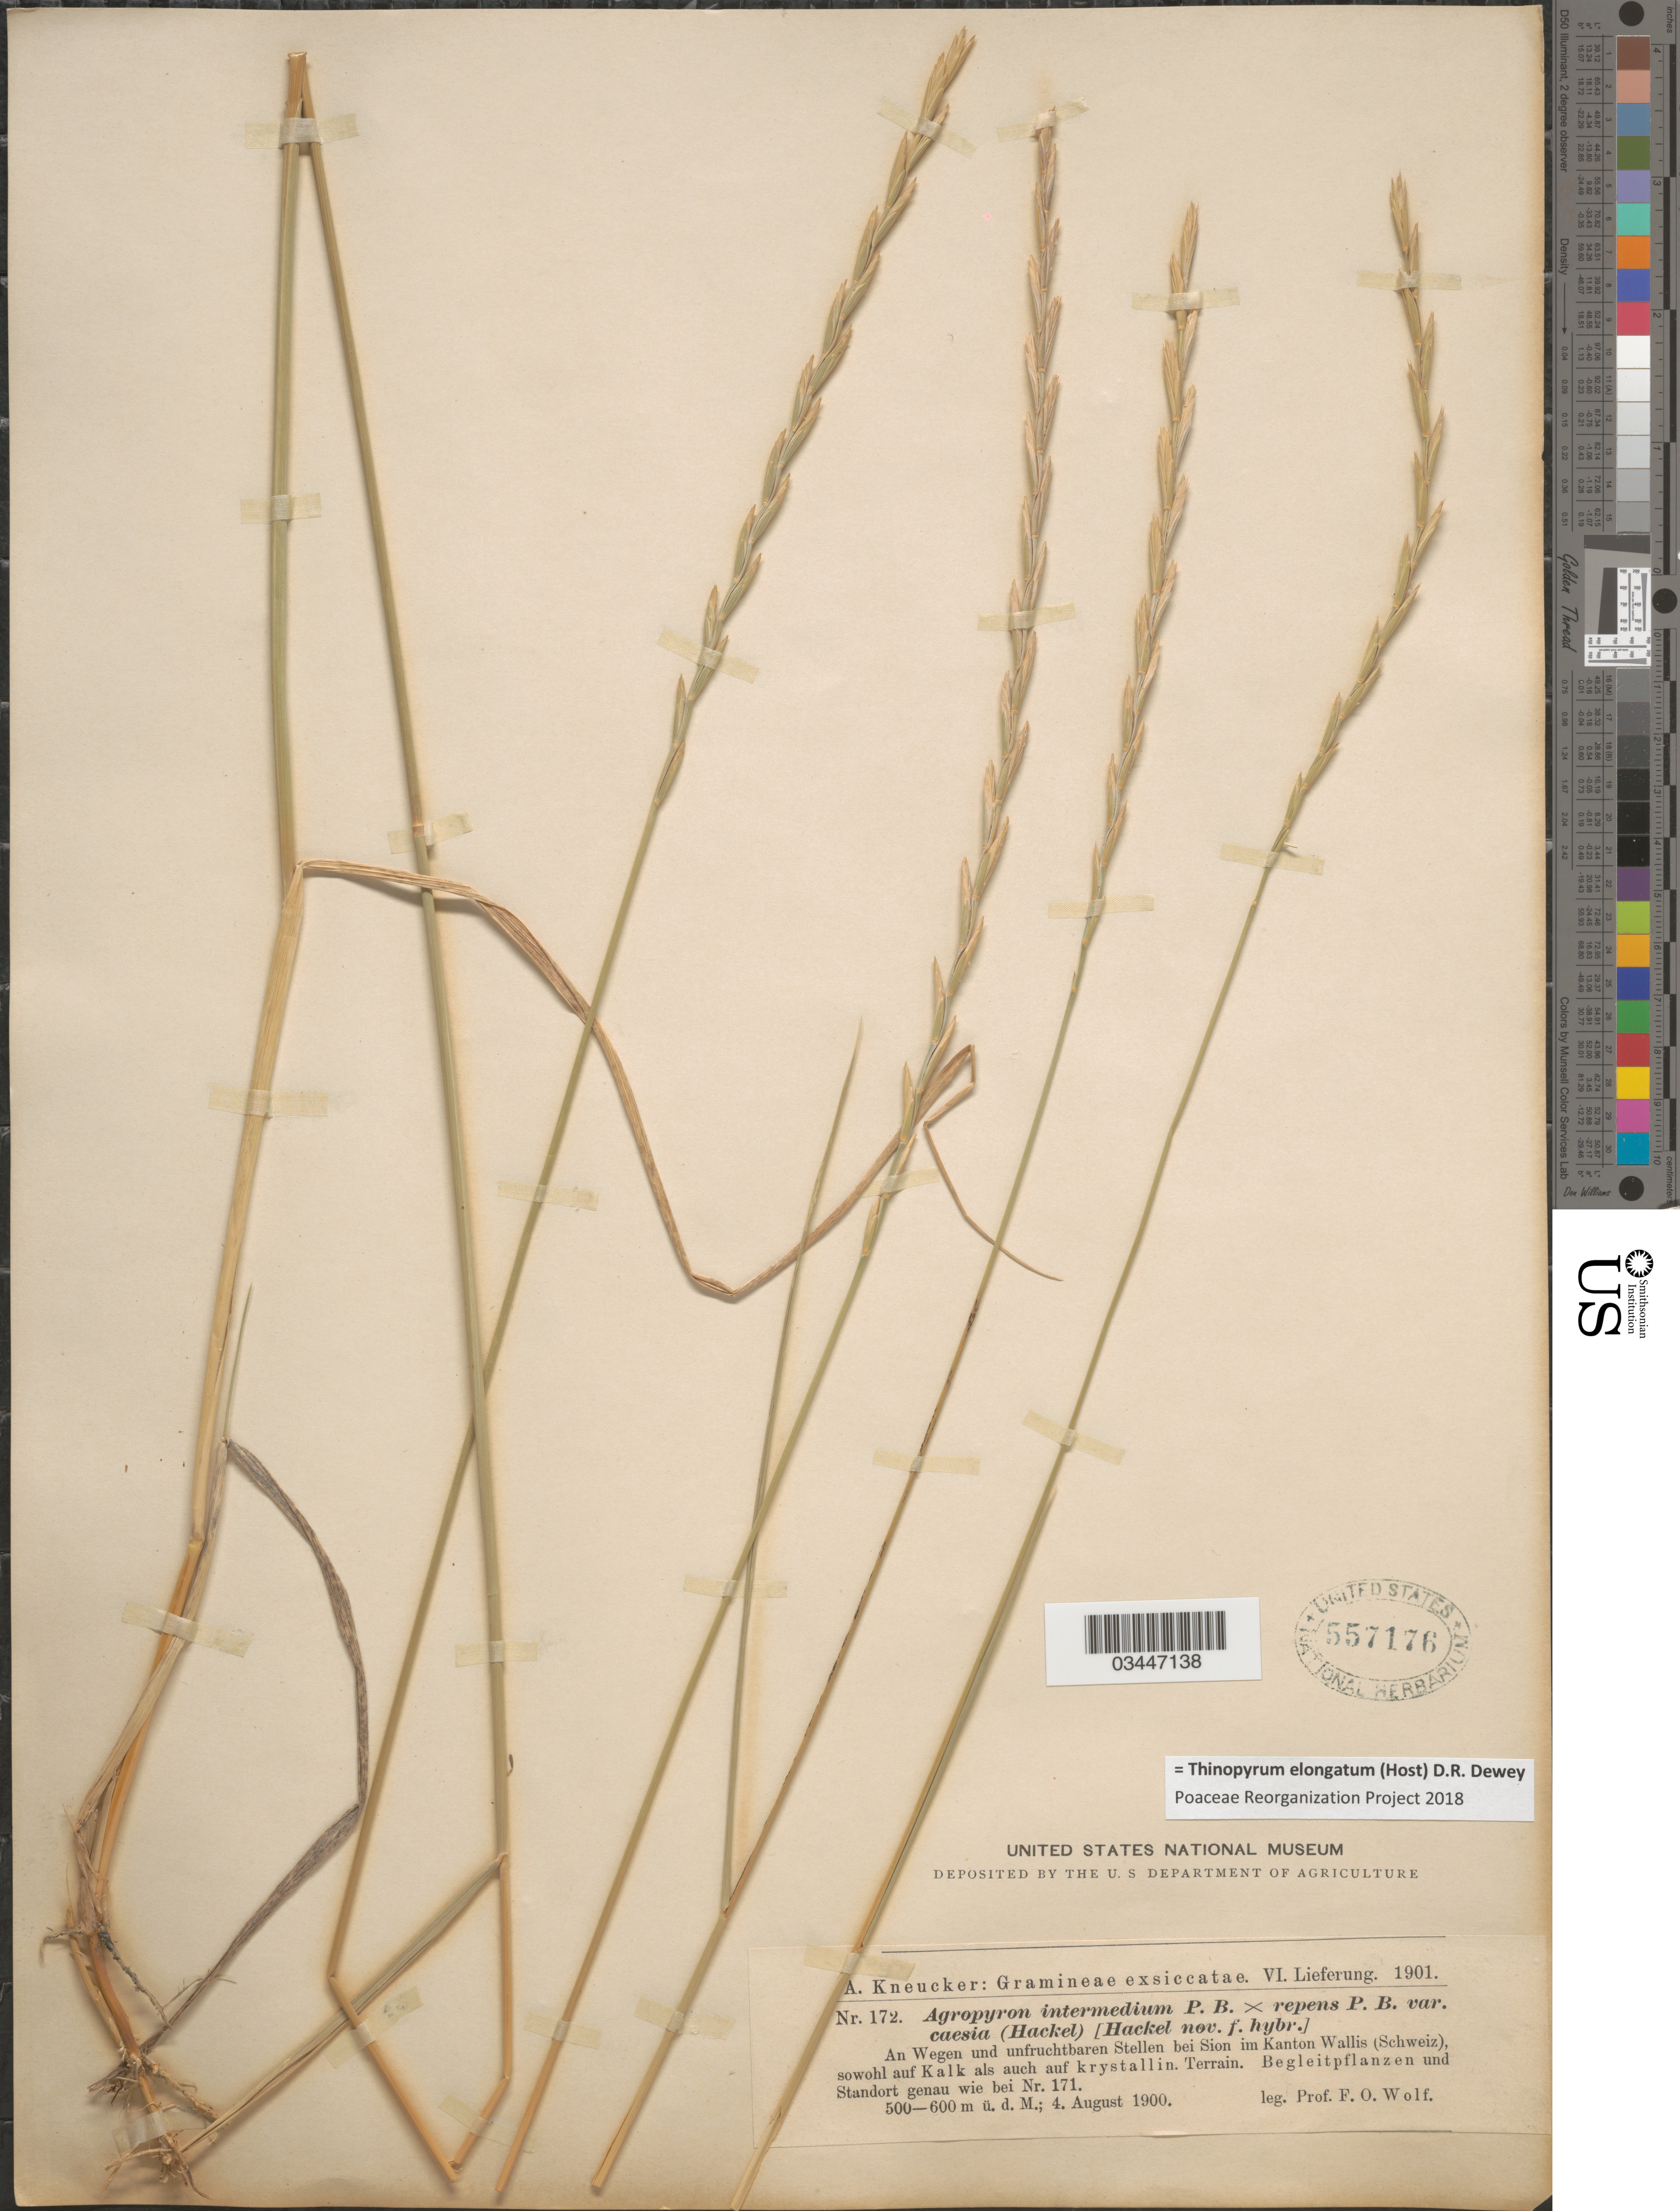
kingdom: Plantae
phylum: Tracheophyta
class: Liliopsida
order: Poales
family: Poaceae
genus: Thinopyrum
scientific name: Thinopyrum elongatum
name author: (Host) Barkworth & Dewey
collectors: F. Wolf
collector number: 172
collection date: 1900-08-04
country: Switzerland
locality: An Wegen und unfruchtbaren Stellen bei Sion im Kanton Wallis (Schweiz), sowohl auf Kalk als auch auf krystallin. Terrain.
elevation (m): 500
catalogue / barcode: US 557176